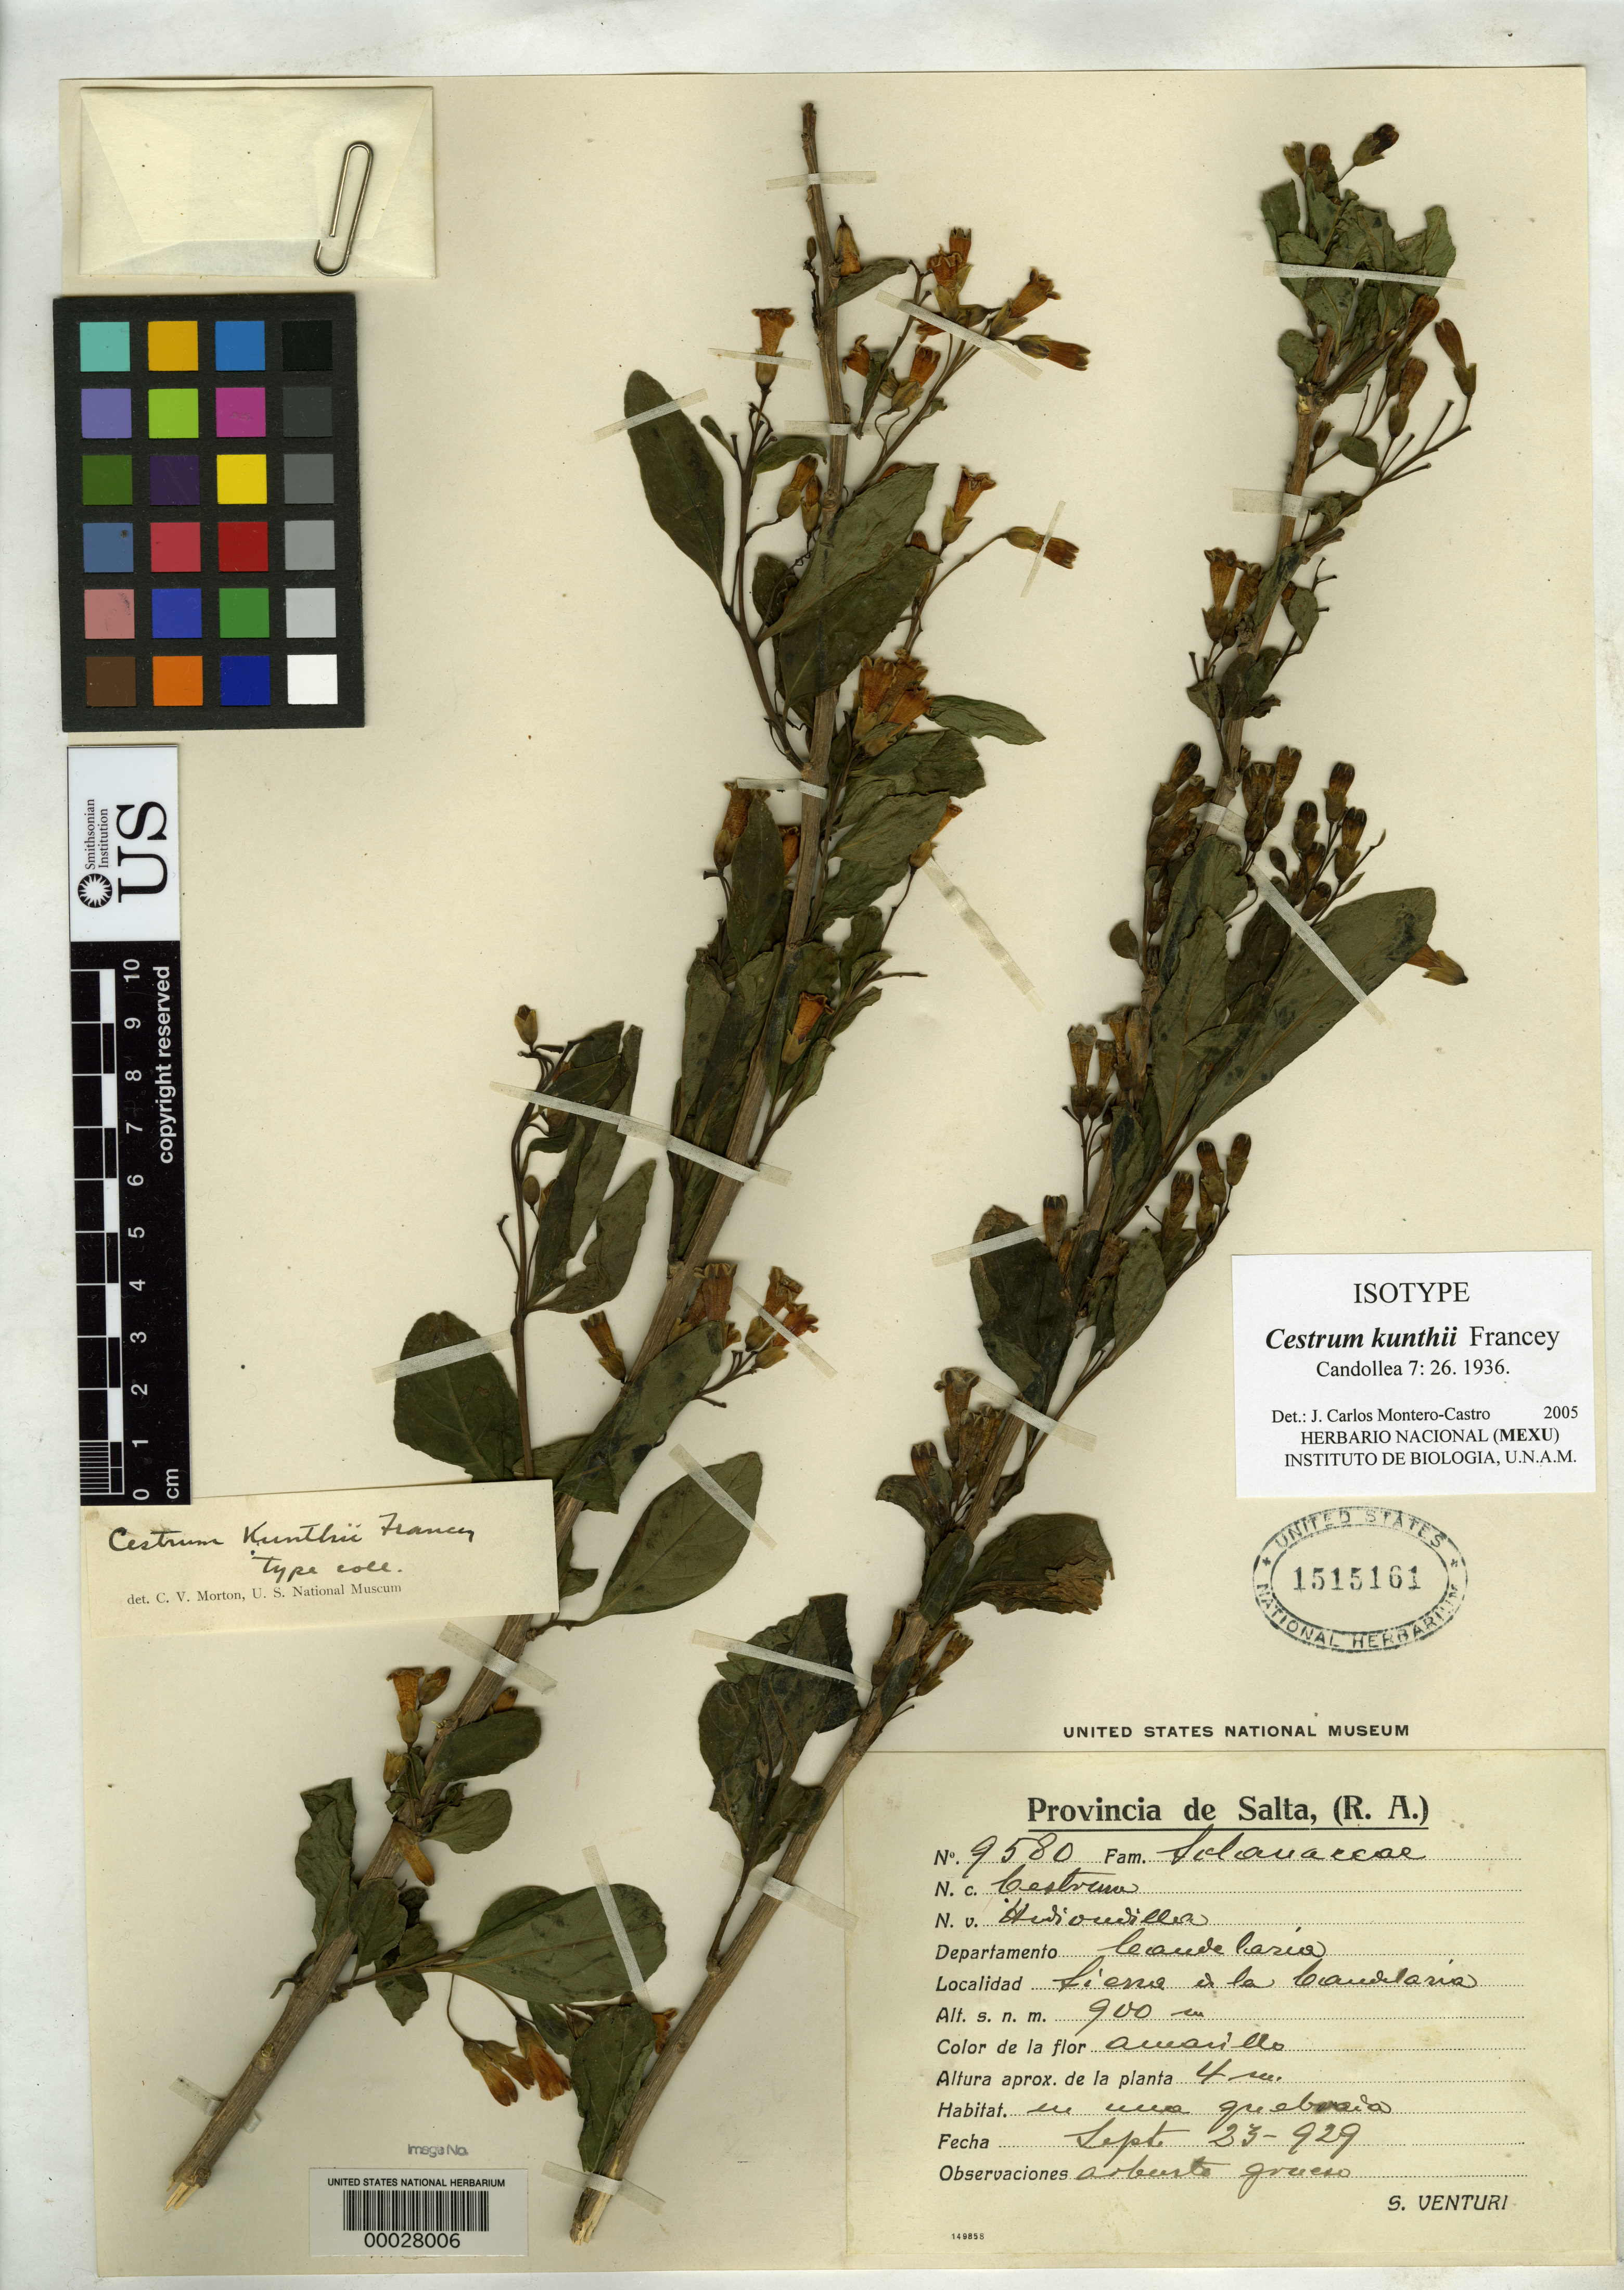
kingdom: Plantae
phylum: Tracheophyta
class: Magnoliopsida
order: Solanales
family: Solanaceae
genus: Cestrum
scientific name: Cestrum kunthii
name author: Francey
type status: Isotype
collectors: S. Venturi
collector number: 9580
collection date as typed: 23 Sep 1929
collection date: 1929-09-23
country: Argentina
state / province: Salta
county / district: Candelaria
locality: Sierra de la Candelaria.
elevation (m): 900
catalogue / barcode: US 1515161